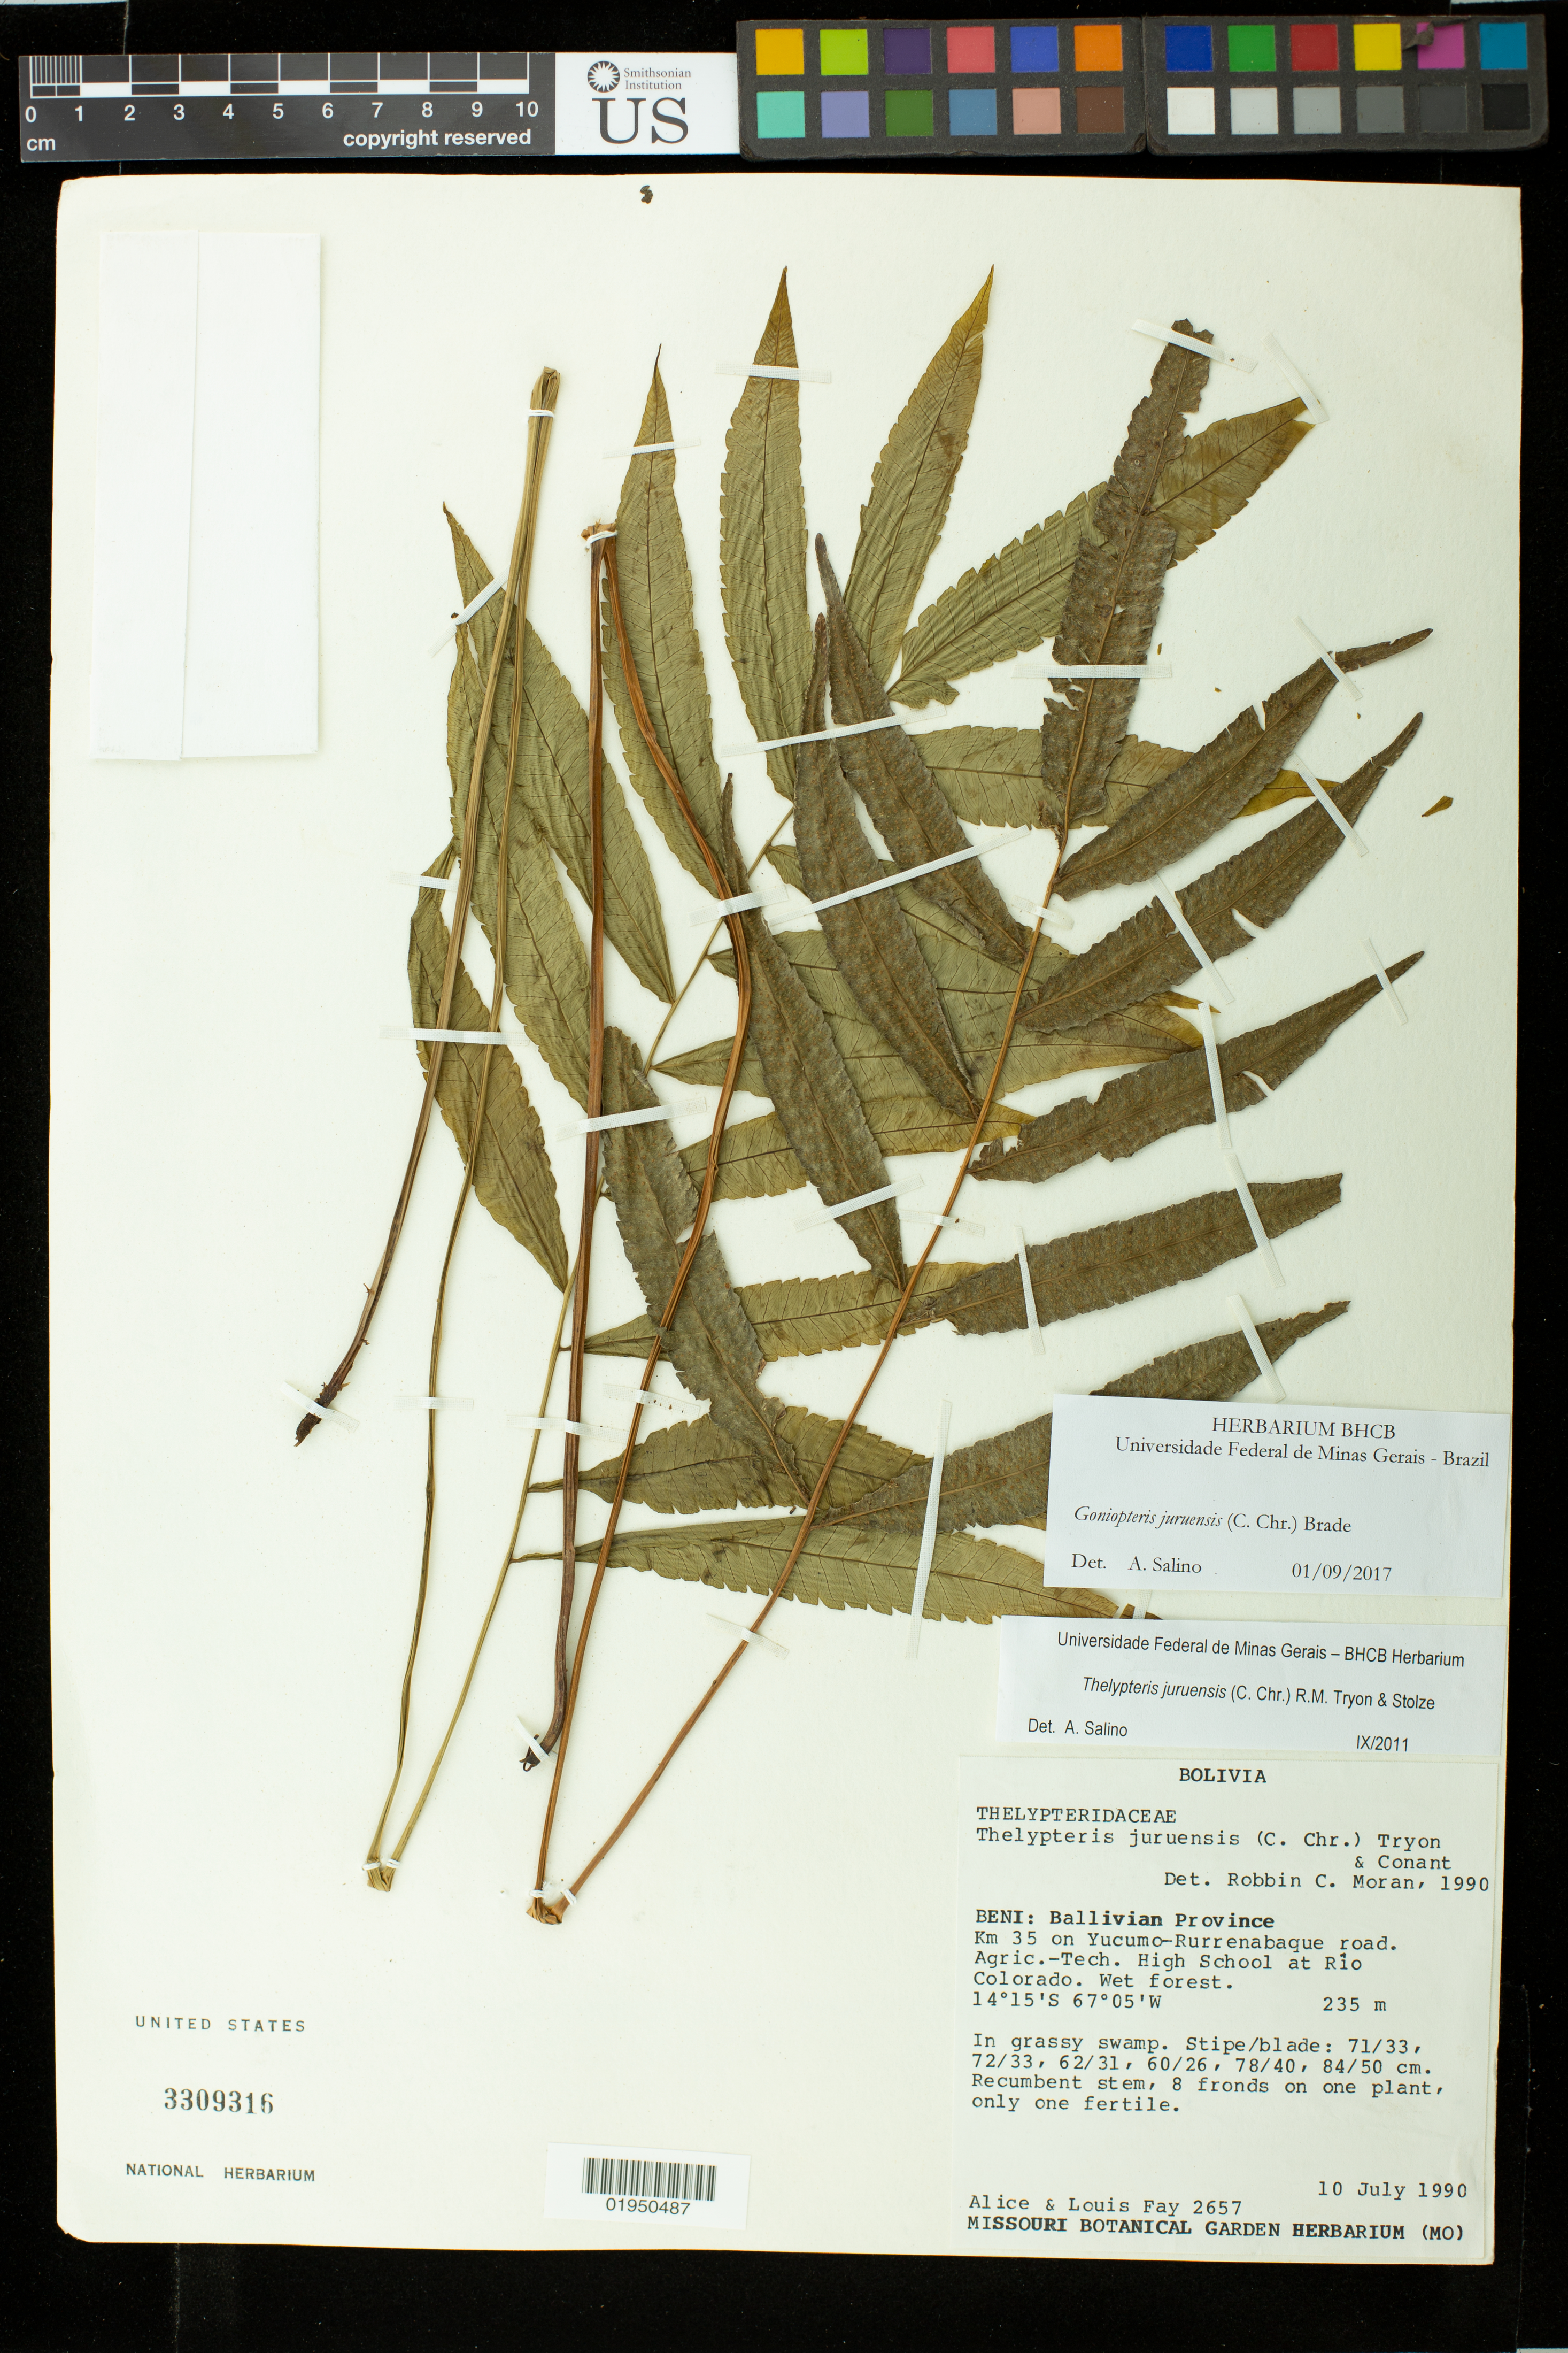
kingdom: Plantae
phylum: Tracheophyta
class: Polypodiopsida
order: Polypodiales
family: Thelypteridaceae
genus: Goniopteris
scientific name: Goniopteris juruensis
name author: (C. Chr.) Brade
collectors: A. Fay & L. Fay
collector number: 2657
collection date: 1990-07-10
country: Bolivia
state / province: Beni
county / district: Ballivián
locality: Km 35 on Yucumo-Rurrenabaque road. Aric.-Tech. Highschool at Rio Colorado.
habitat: Grassy swamp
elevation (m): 235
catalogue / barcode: US 3309316